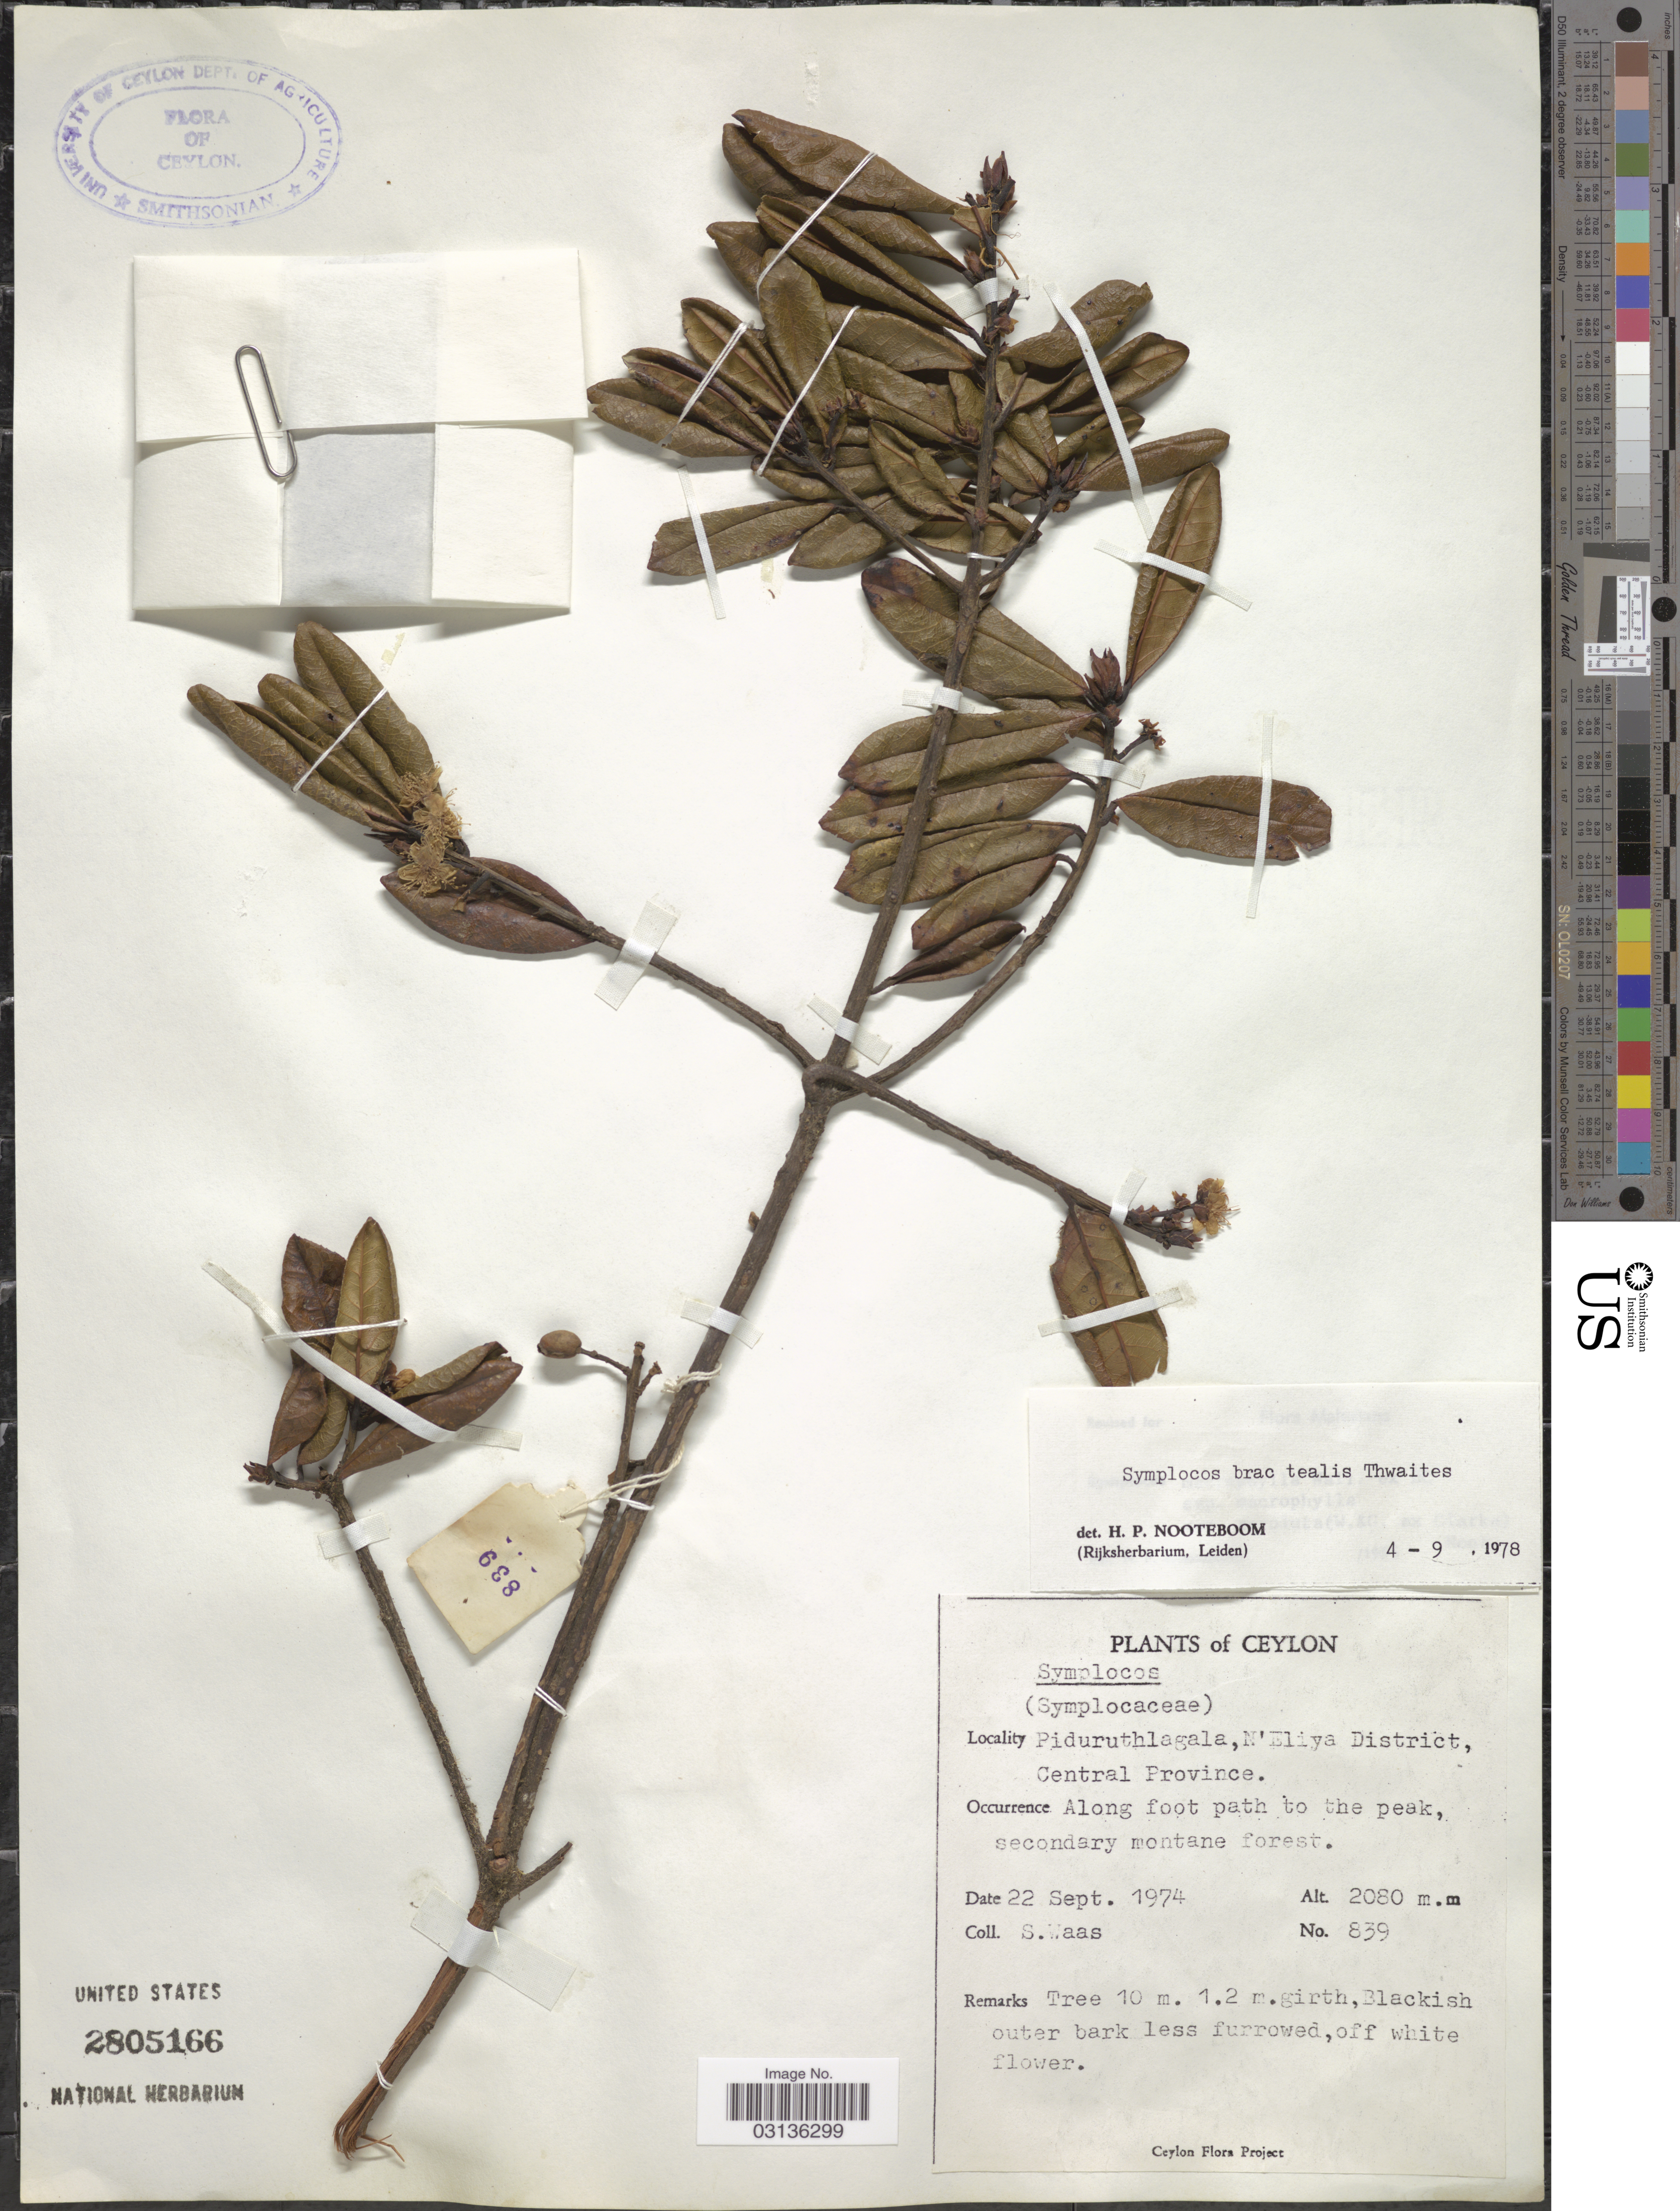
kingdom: Plantae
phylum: Tracheophyta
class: Magnoliopsida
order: Ericales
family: Symplocaceae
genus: Symplocos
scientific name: Symplocos bractealis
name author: Thwaites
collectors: S. Waas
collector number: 839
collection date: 1974-09-22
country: Sri Lanka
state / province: Central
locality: Ceylon. Piduruthlagala, N'Eliya District, Central Province.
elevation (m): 2080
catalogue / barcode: US 2805166